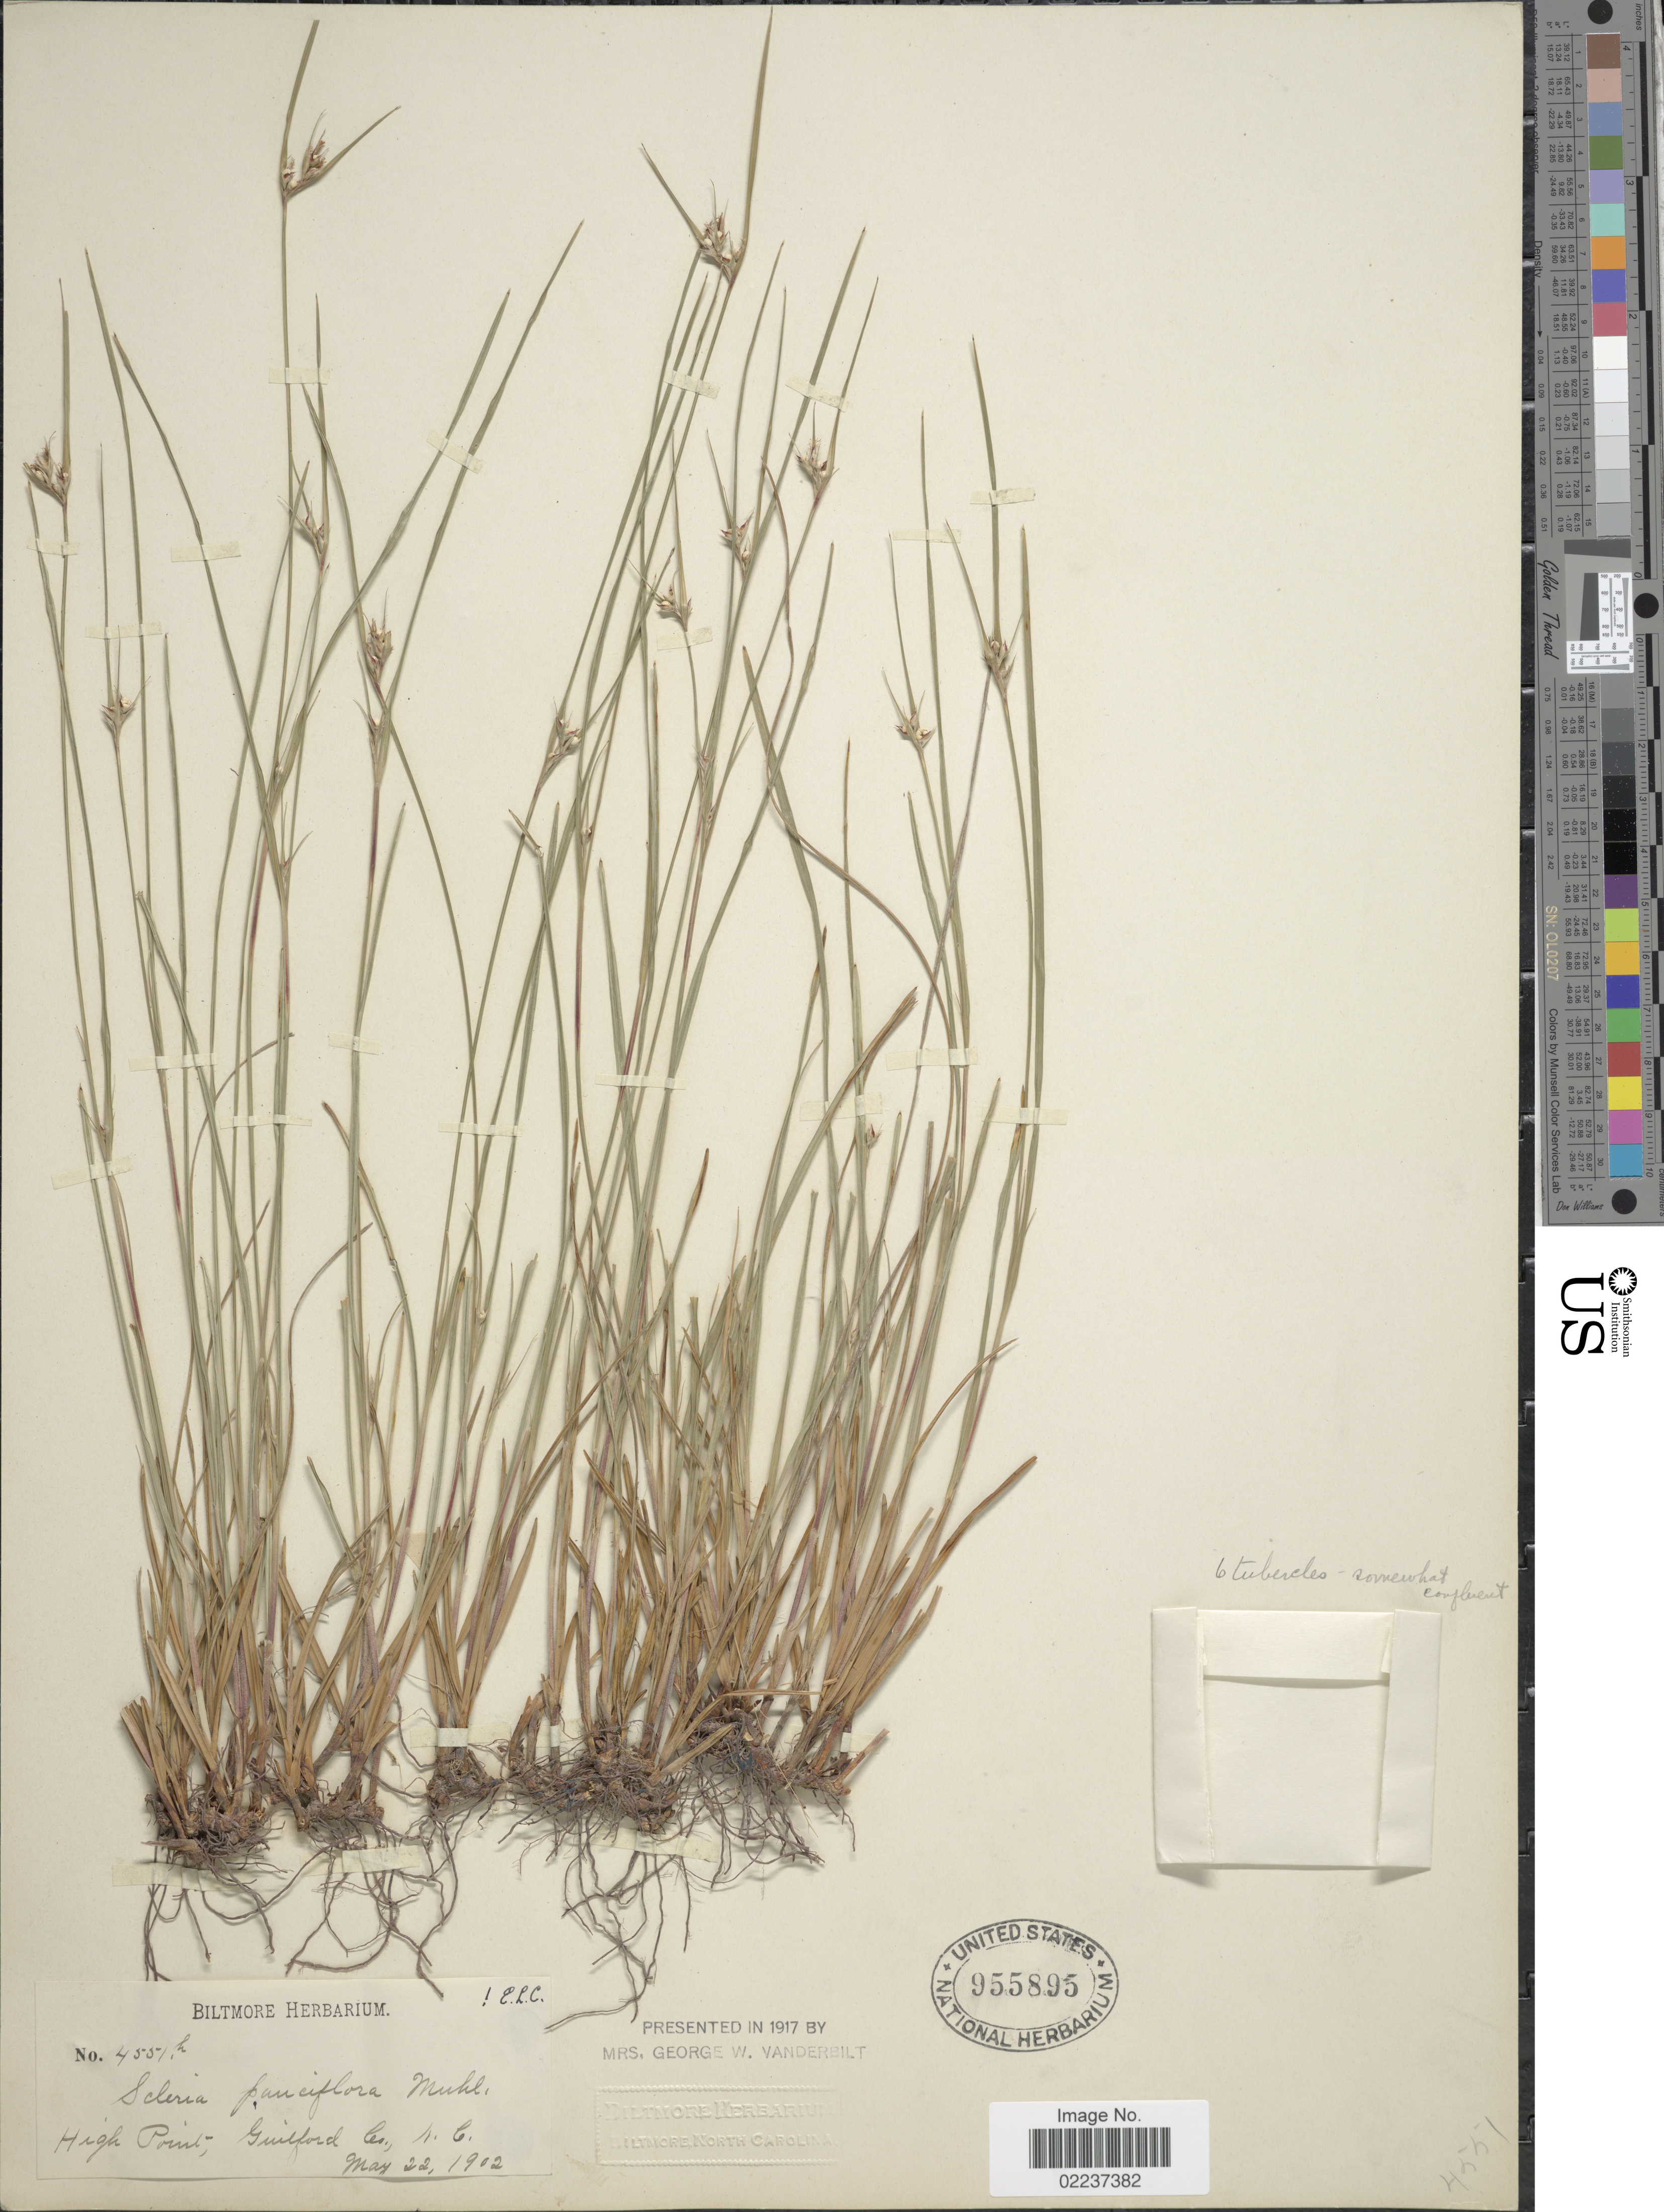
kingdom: Plantae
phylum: Tracheophyta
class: Liliopsida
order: Poales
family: Cyperaceae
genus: Scleria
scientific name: Scleria pauciflora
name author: Muhl. ex Willd.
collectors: ex herb. Biltmore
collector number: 4551h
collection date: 1902-05-22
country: United States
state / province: North Carolina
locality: High Point, Guilford Co., N.C.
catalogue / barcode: US 955895